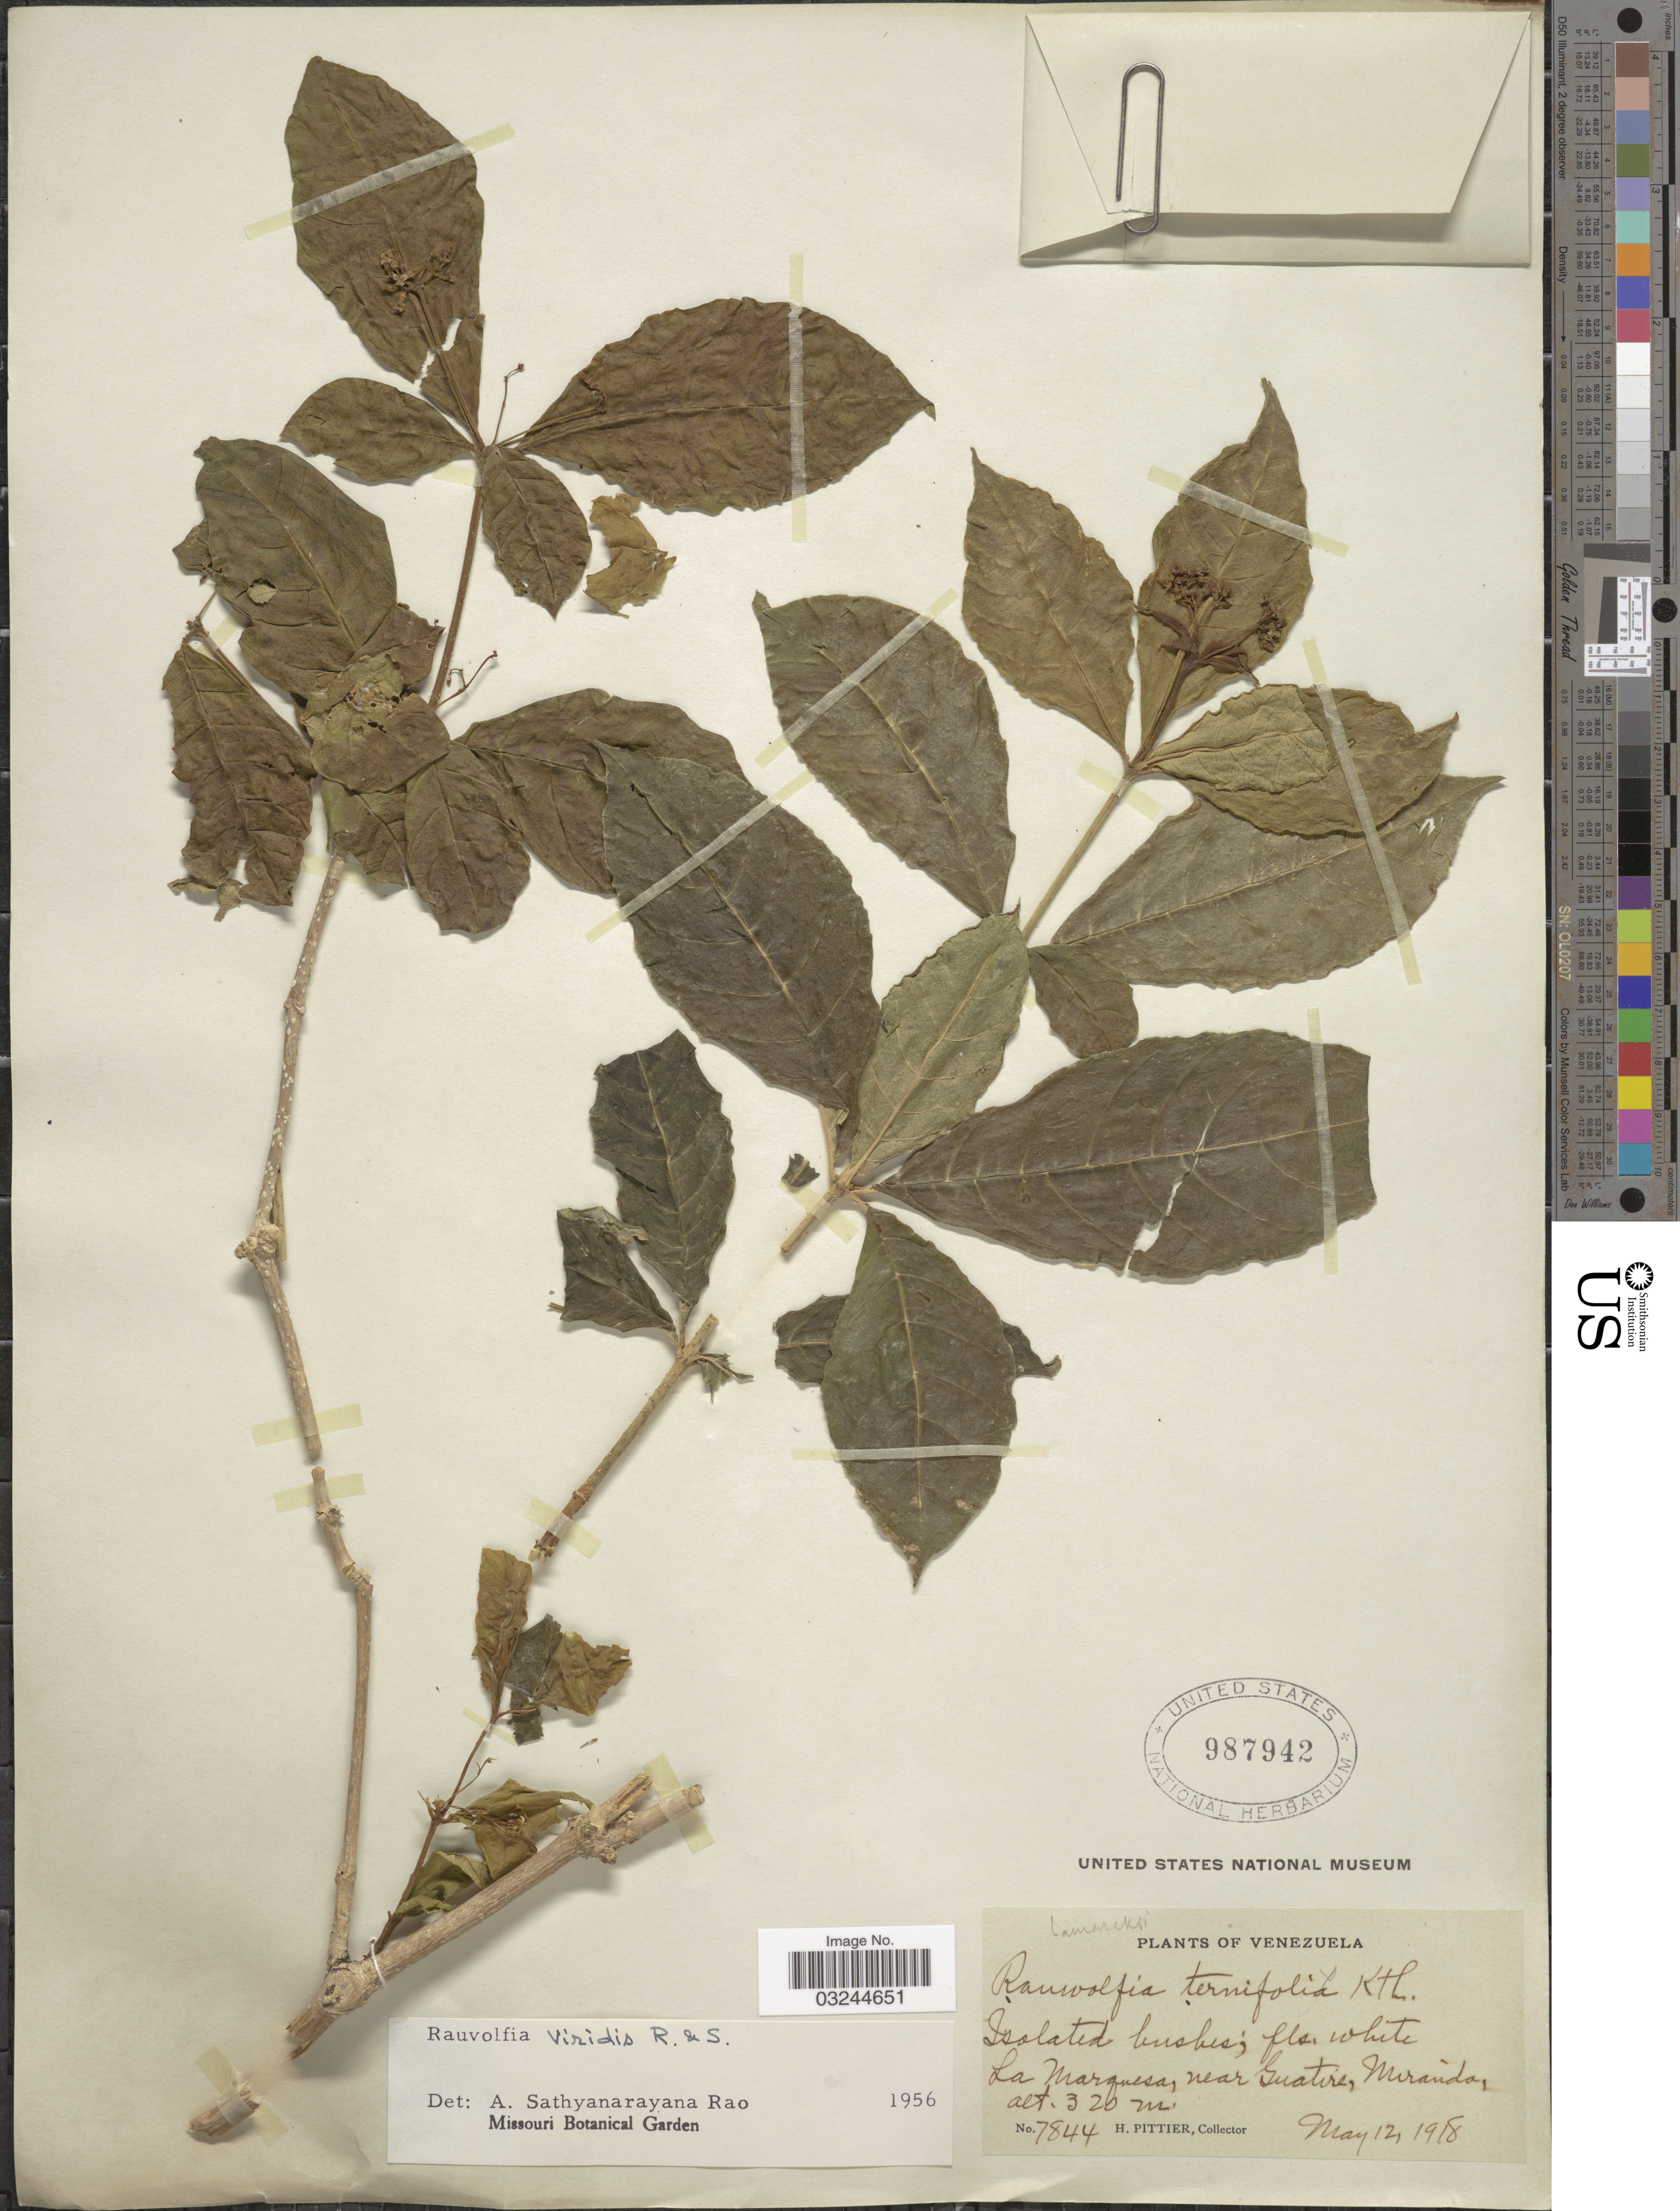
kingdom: Plantae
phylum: Tracheophyta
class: Magnoliopsida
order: Gentianales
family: Apocynaceae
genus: Rauvolfia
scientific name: Rauvolfia viridis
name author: Willd. ex Roem. & Schult.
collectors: H. F. Pittier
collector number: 7844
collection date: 1918-05-12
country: Venezuela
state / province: Miranda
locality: La Marquesa, near Guatire.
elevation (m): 320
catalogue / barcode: US 987942